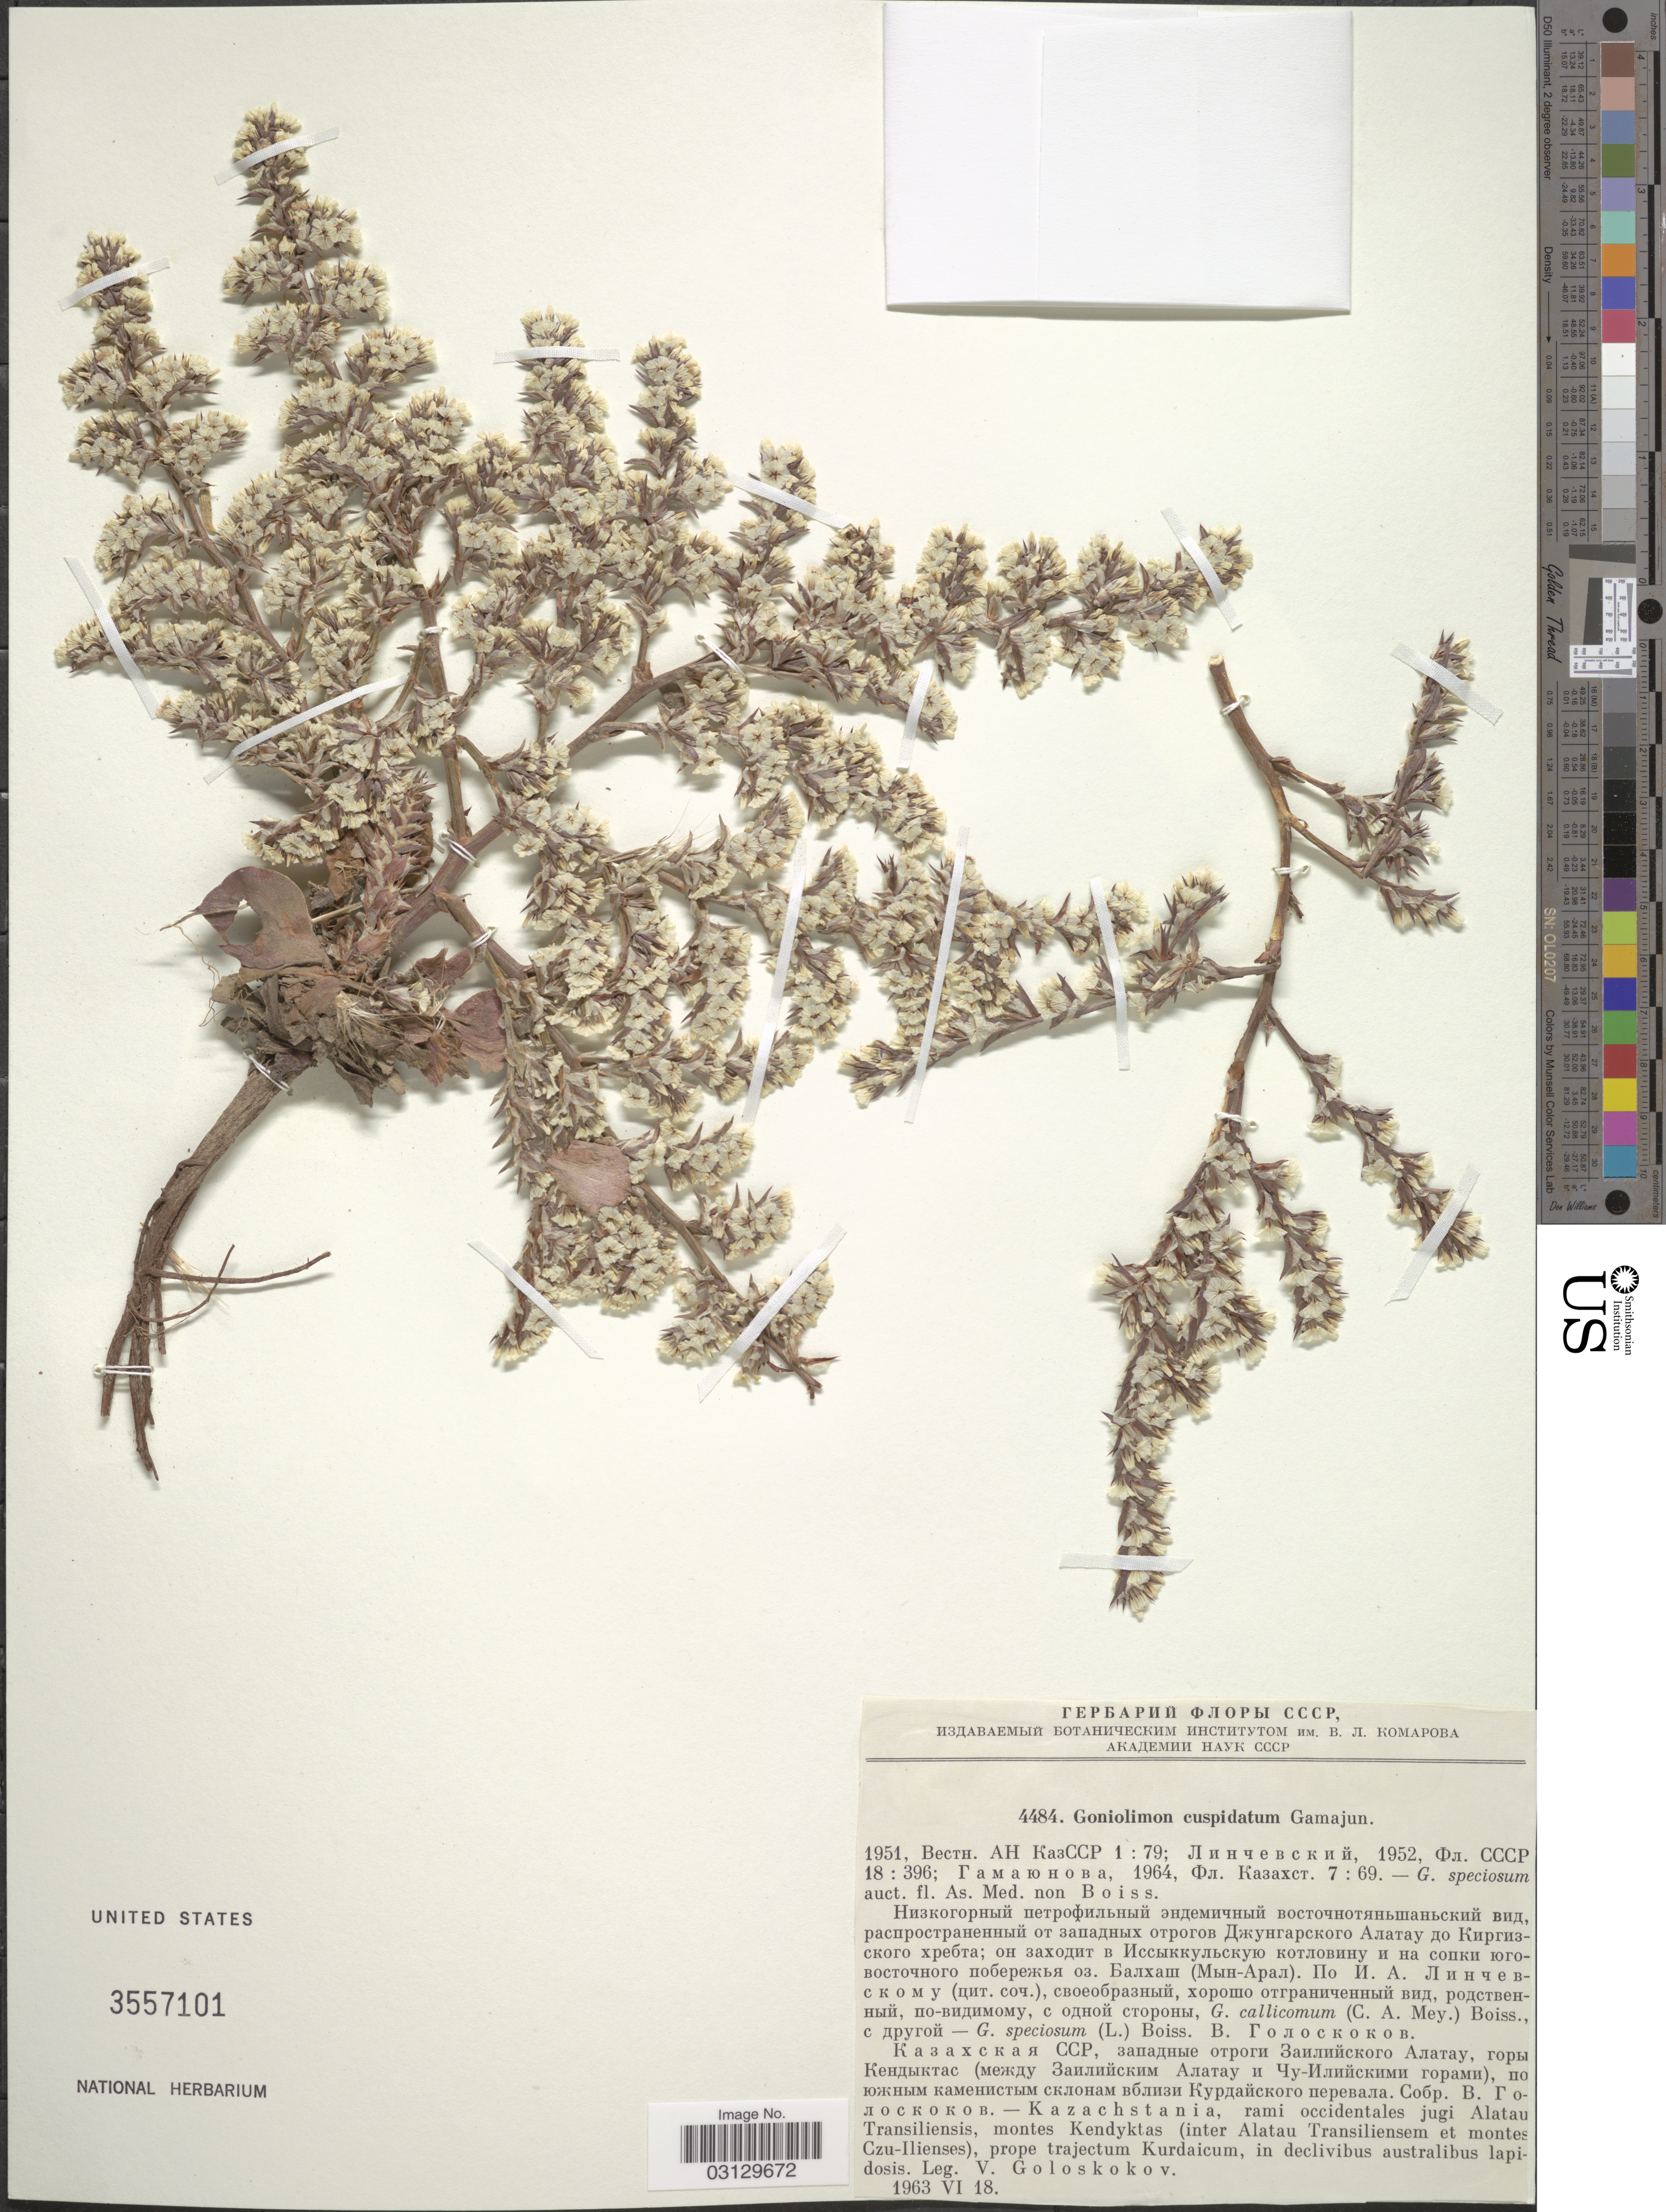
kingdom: Plantae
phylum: Tracheophyta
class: Magnoliopsida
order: Caryophyllales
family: Plumbaginaceae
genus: Goniolimon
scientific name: Goniolimon cuspidatum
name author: Gamajun.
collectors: V. P. Goloskokov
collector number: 4484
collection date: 1963-06-18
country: Kazakhstan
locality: Kazachstania, rami occidentales jugi Alatau Transiliensis, montes Kendyktas (inter Alatau Transiliensem et montes Czu-Ilienses), prope trajectum Kurdaicum.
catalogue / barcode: US 3557101